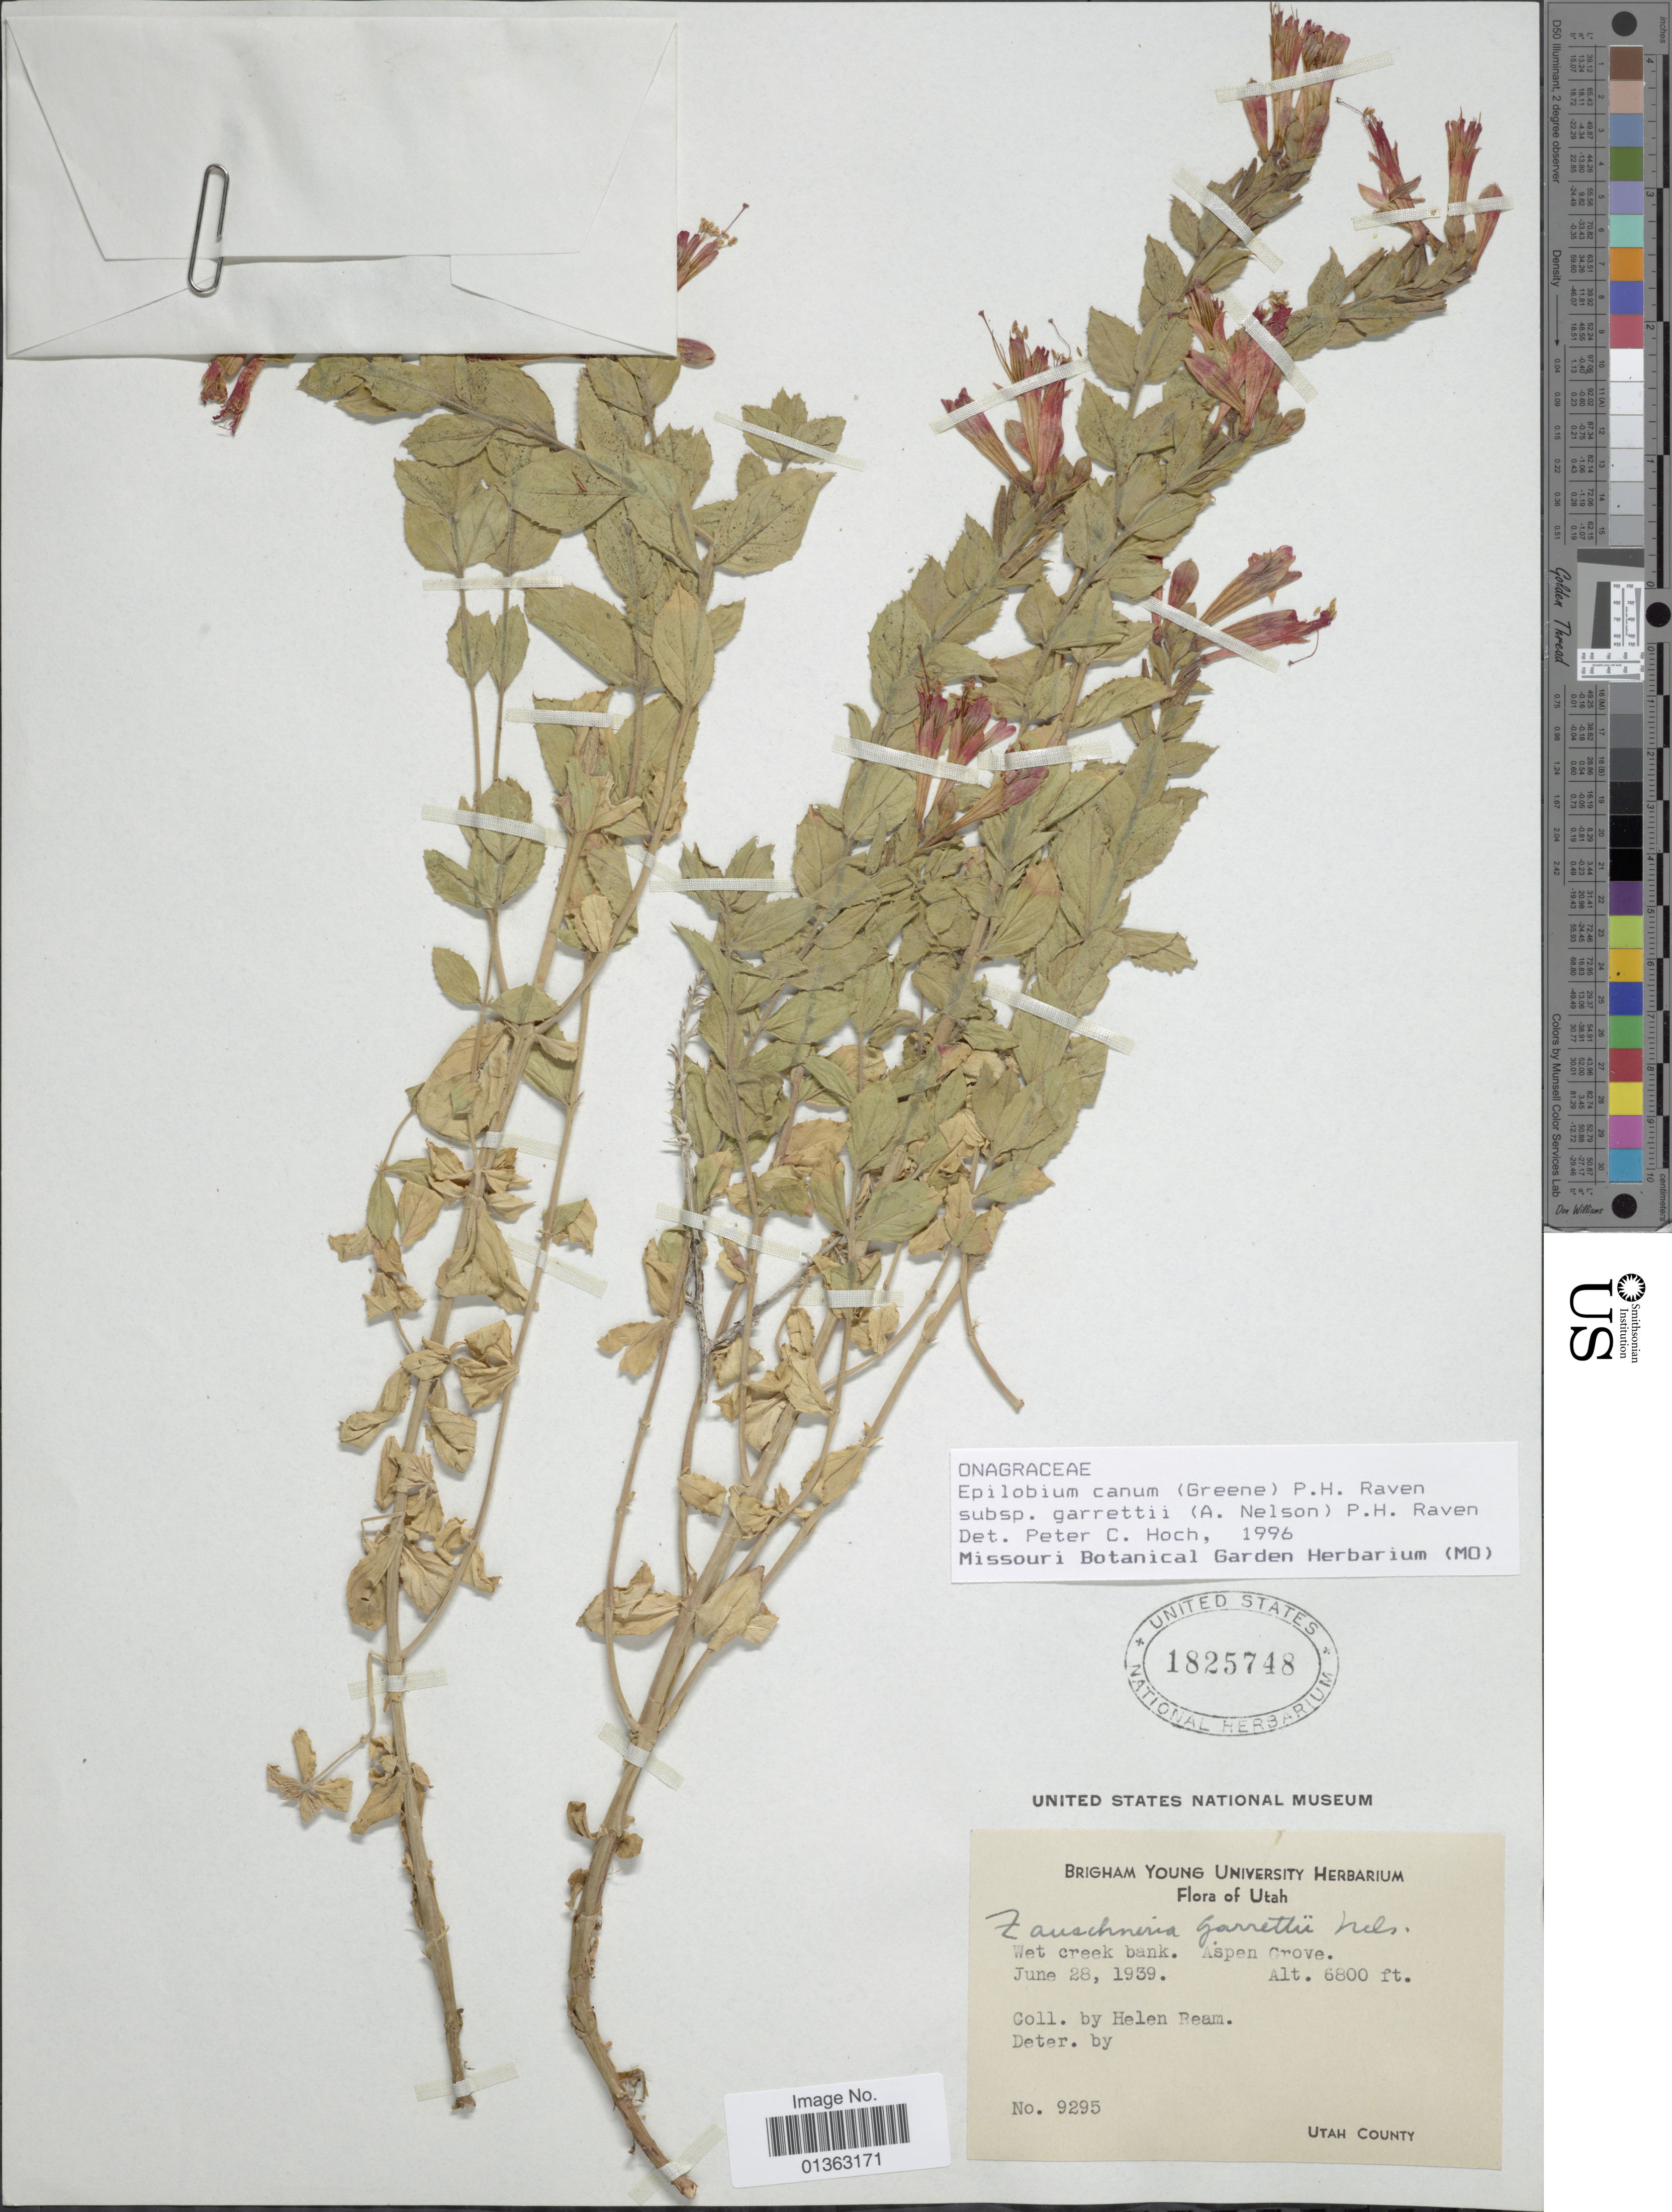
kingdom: Plantae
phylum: Tracheophyta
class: Magnoliopsida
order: Myrtales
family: Onagraceae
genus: Epilobium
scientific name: Epilobium canum subsp. garrettii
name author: (A. Nelson) P.H. Raven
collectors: H. Ream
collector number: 9295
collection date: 1939-06-28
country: United States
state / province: Utah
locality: Aspen Grove.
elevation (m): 2073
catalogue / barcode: US 1825748